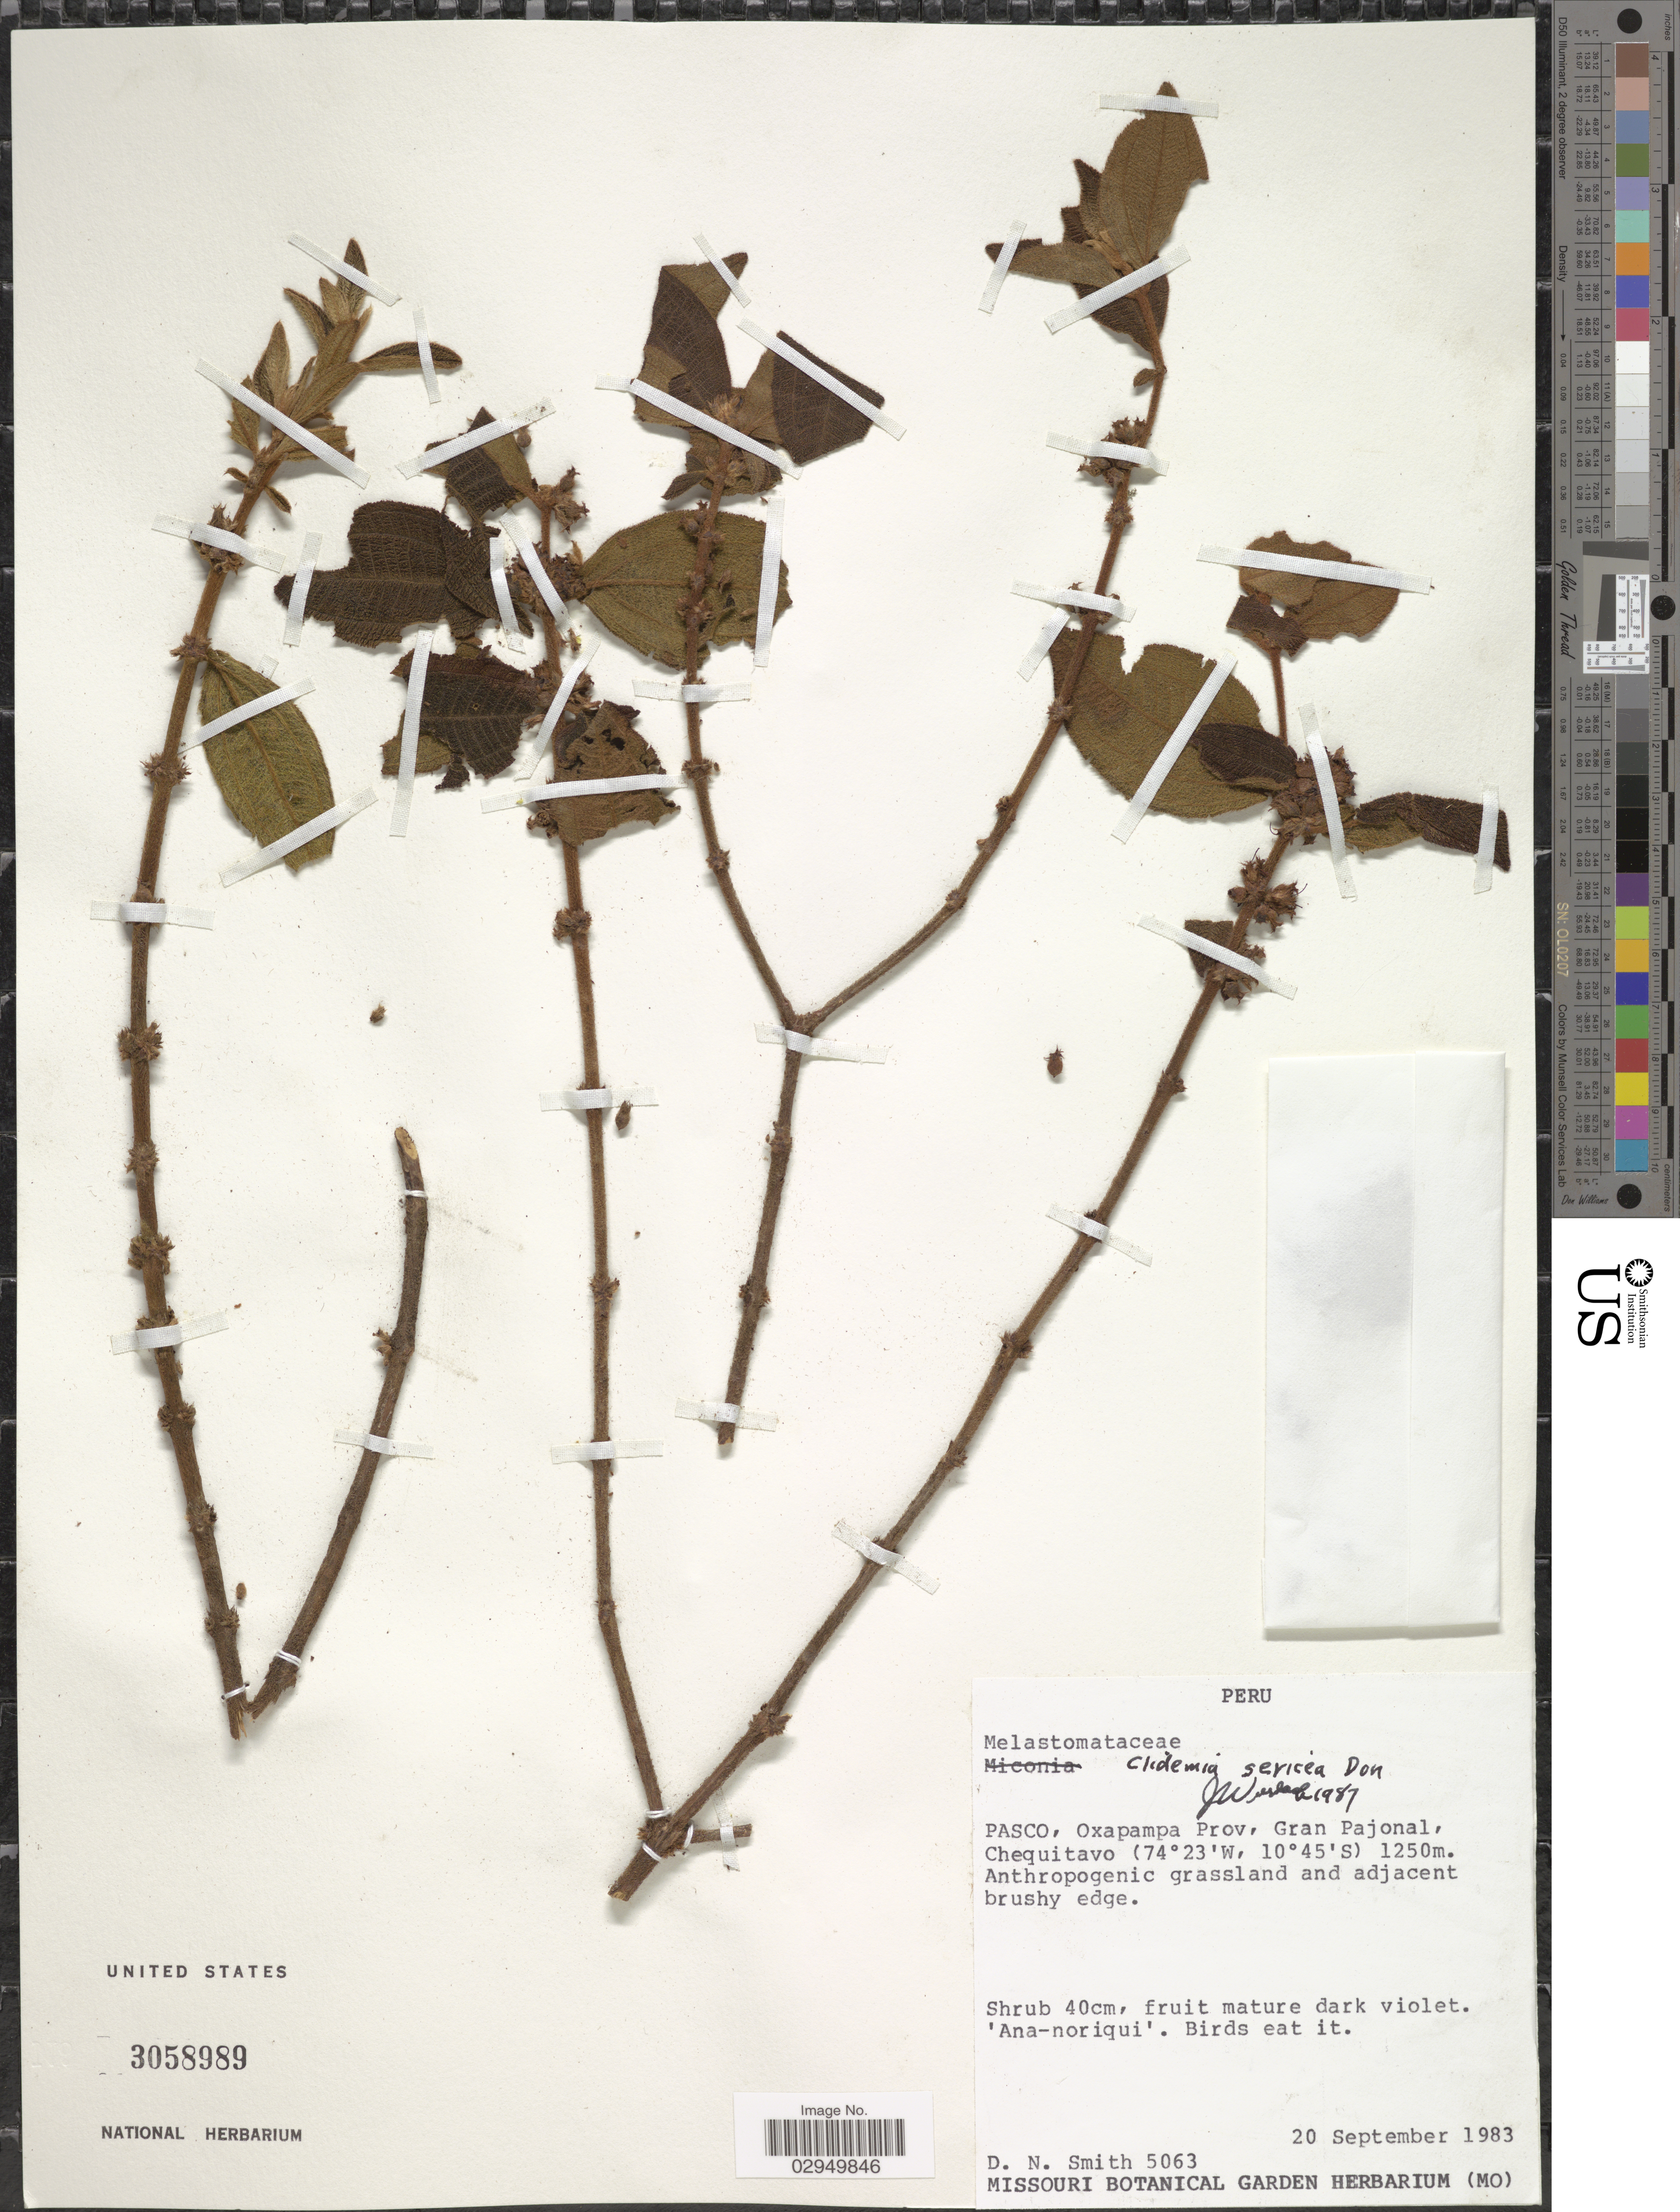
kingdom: Plantae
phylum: Tracheophyta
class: Magnoliopsida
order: Myrtales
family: Melastomataceae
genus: Clidemia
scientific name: Clidemia sericea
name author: D. Don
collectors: D. Smith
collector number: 5063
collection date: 1983-09-20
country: Peru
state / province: Pasco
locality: Oxapampa Prov, Gran Pajonal, Chequitavo.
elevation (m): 1250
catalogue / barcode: US 3058989